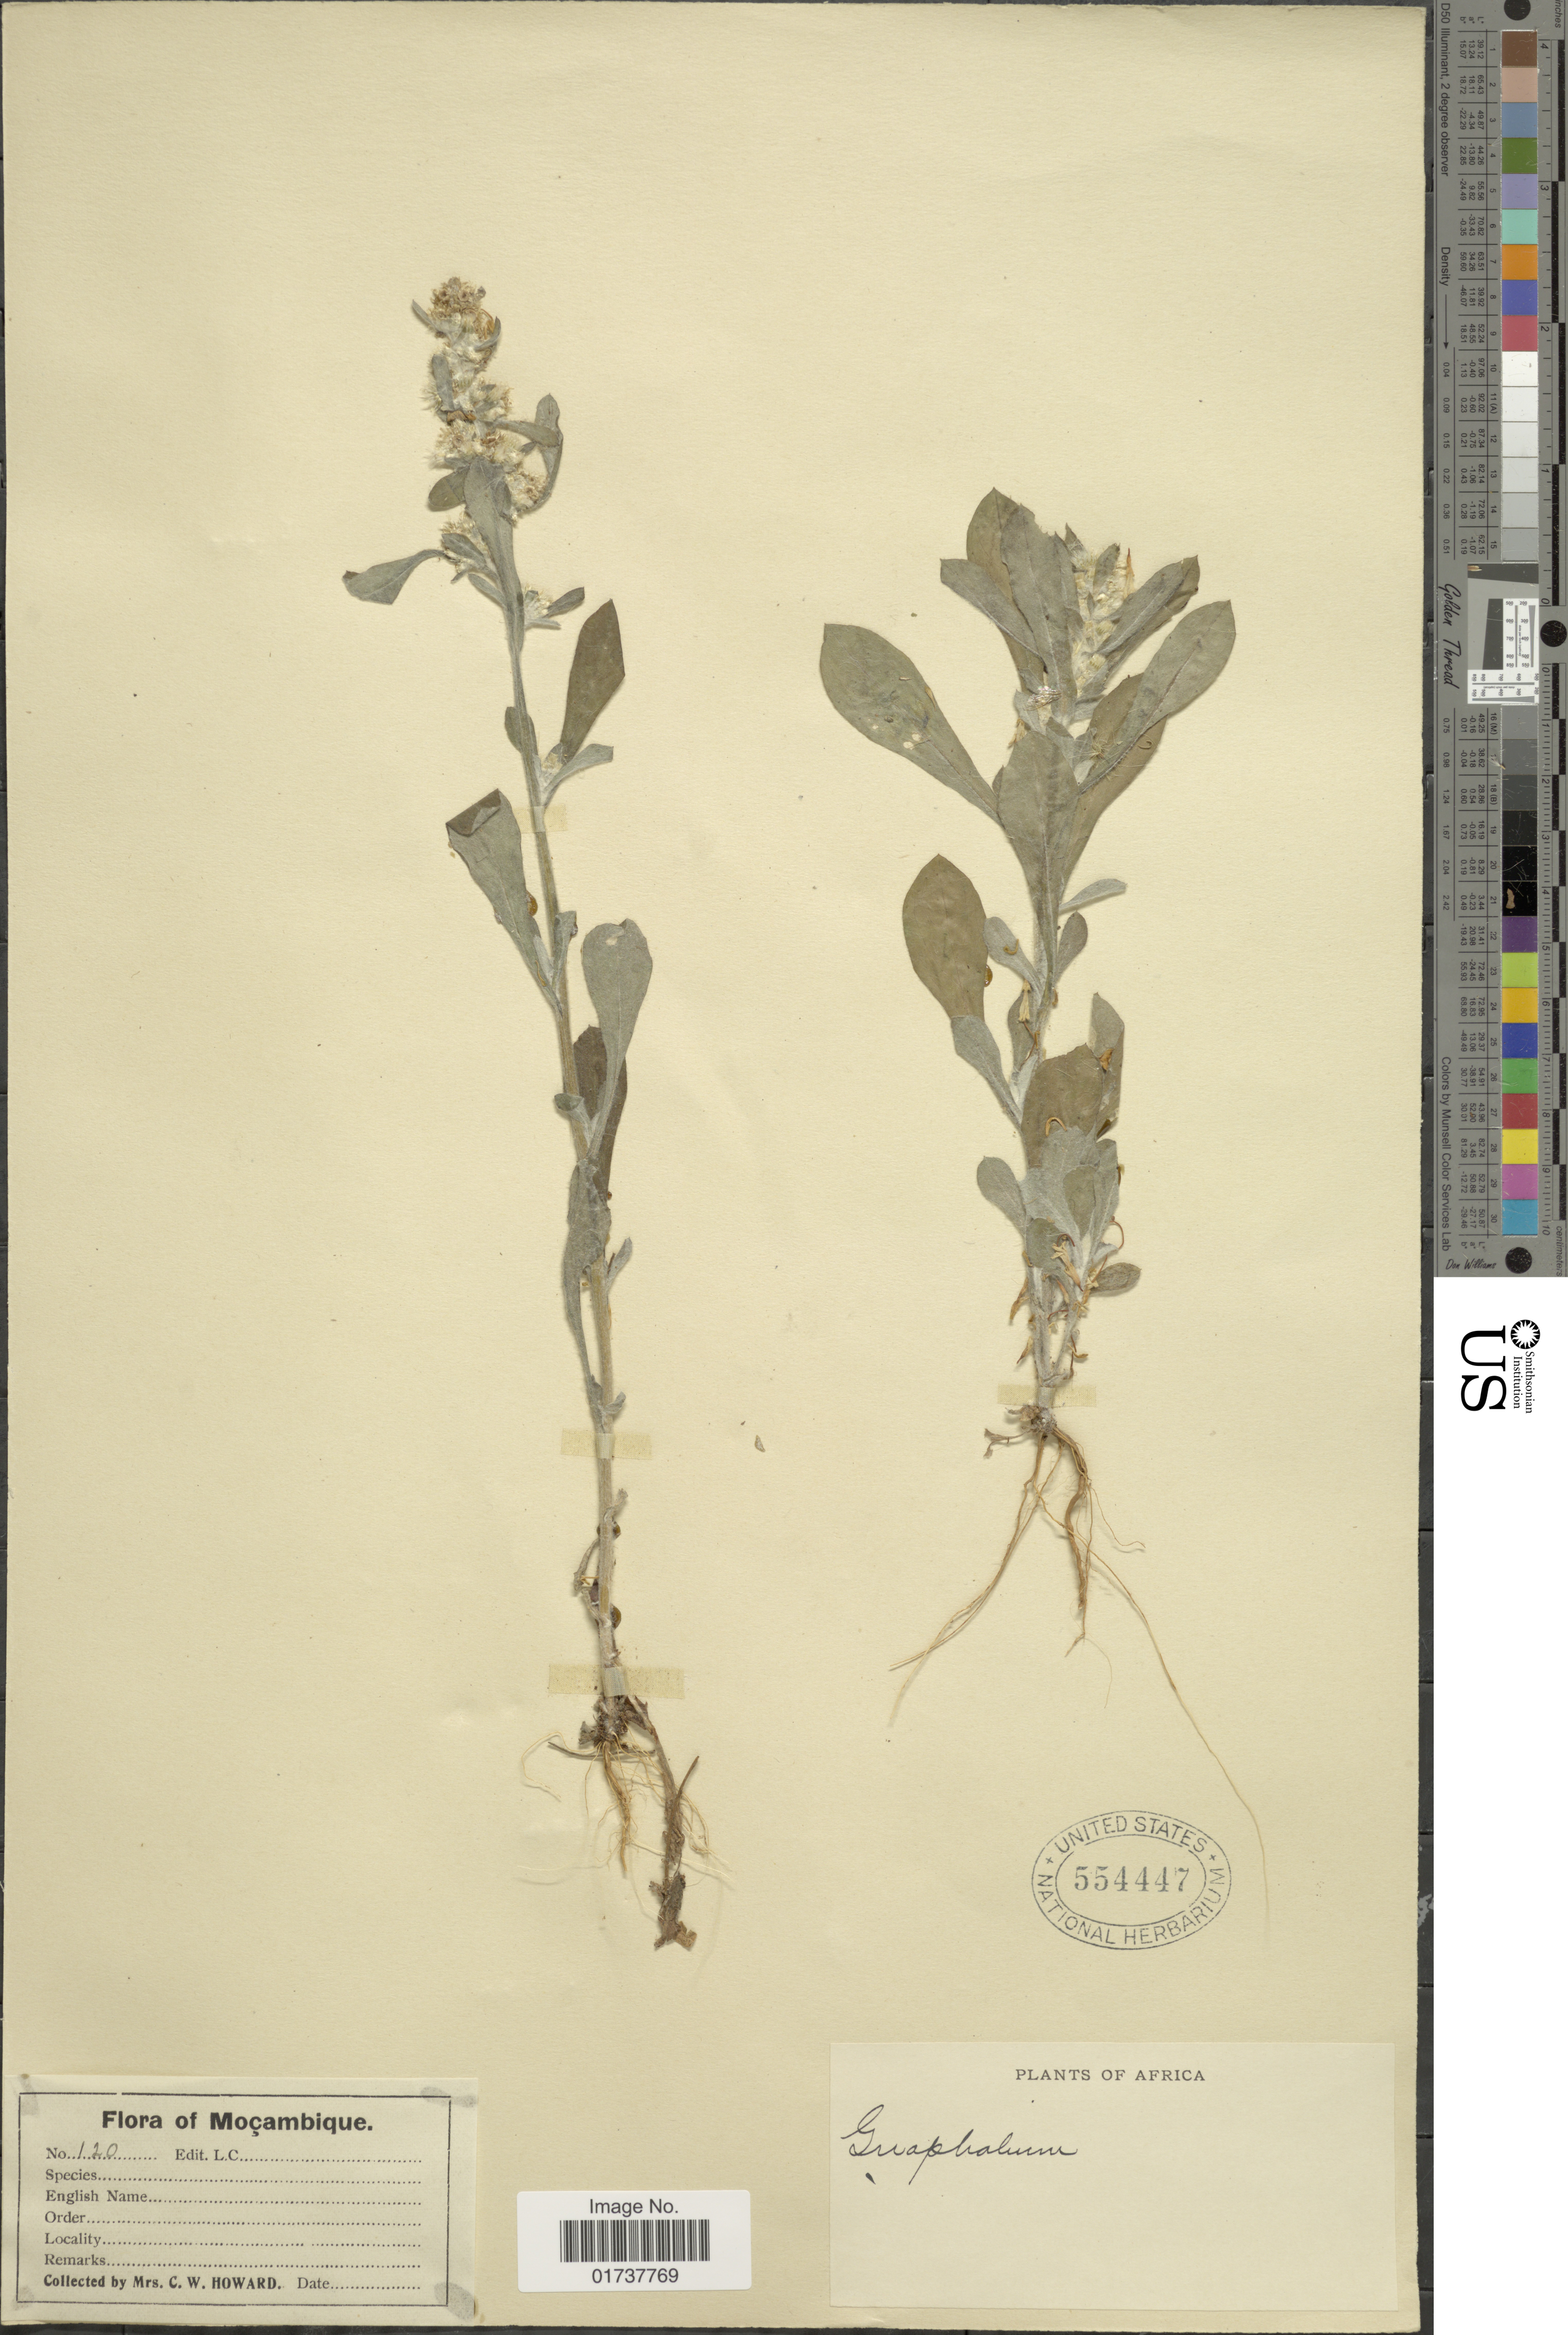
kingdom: Plantae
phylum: Tracheophyta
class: Magnoliopsida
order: Asterales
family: Asteraceae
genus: Gnaphalium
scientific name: Gnaphalium sp.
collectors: C. W. Howard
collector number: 120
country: Mozambique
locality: Africa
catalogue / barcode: US 554447